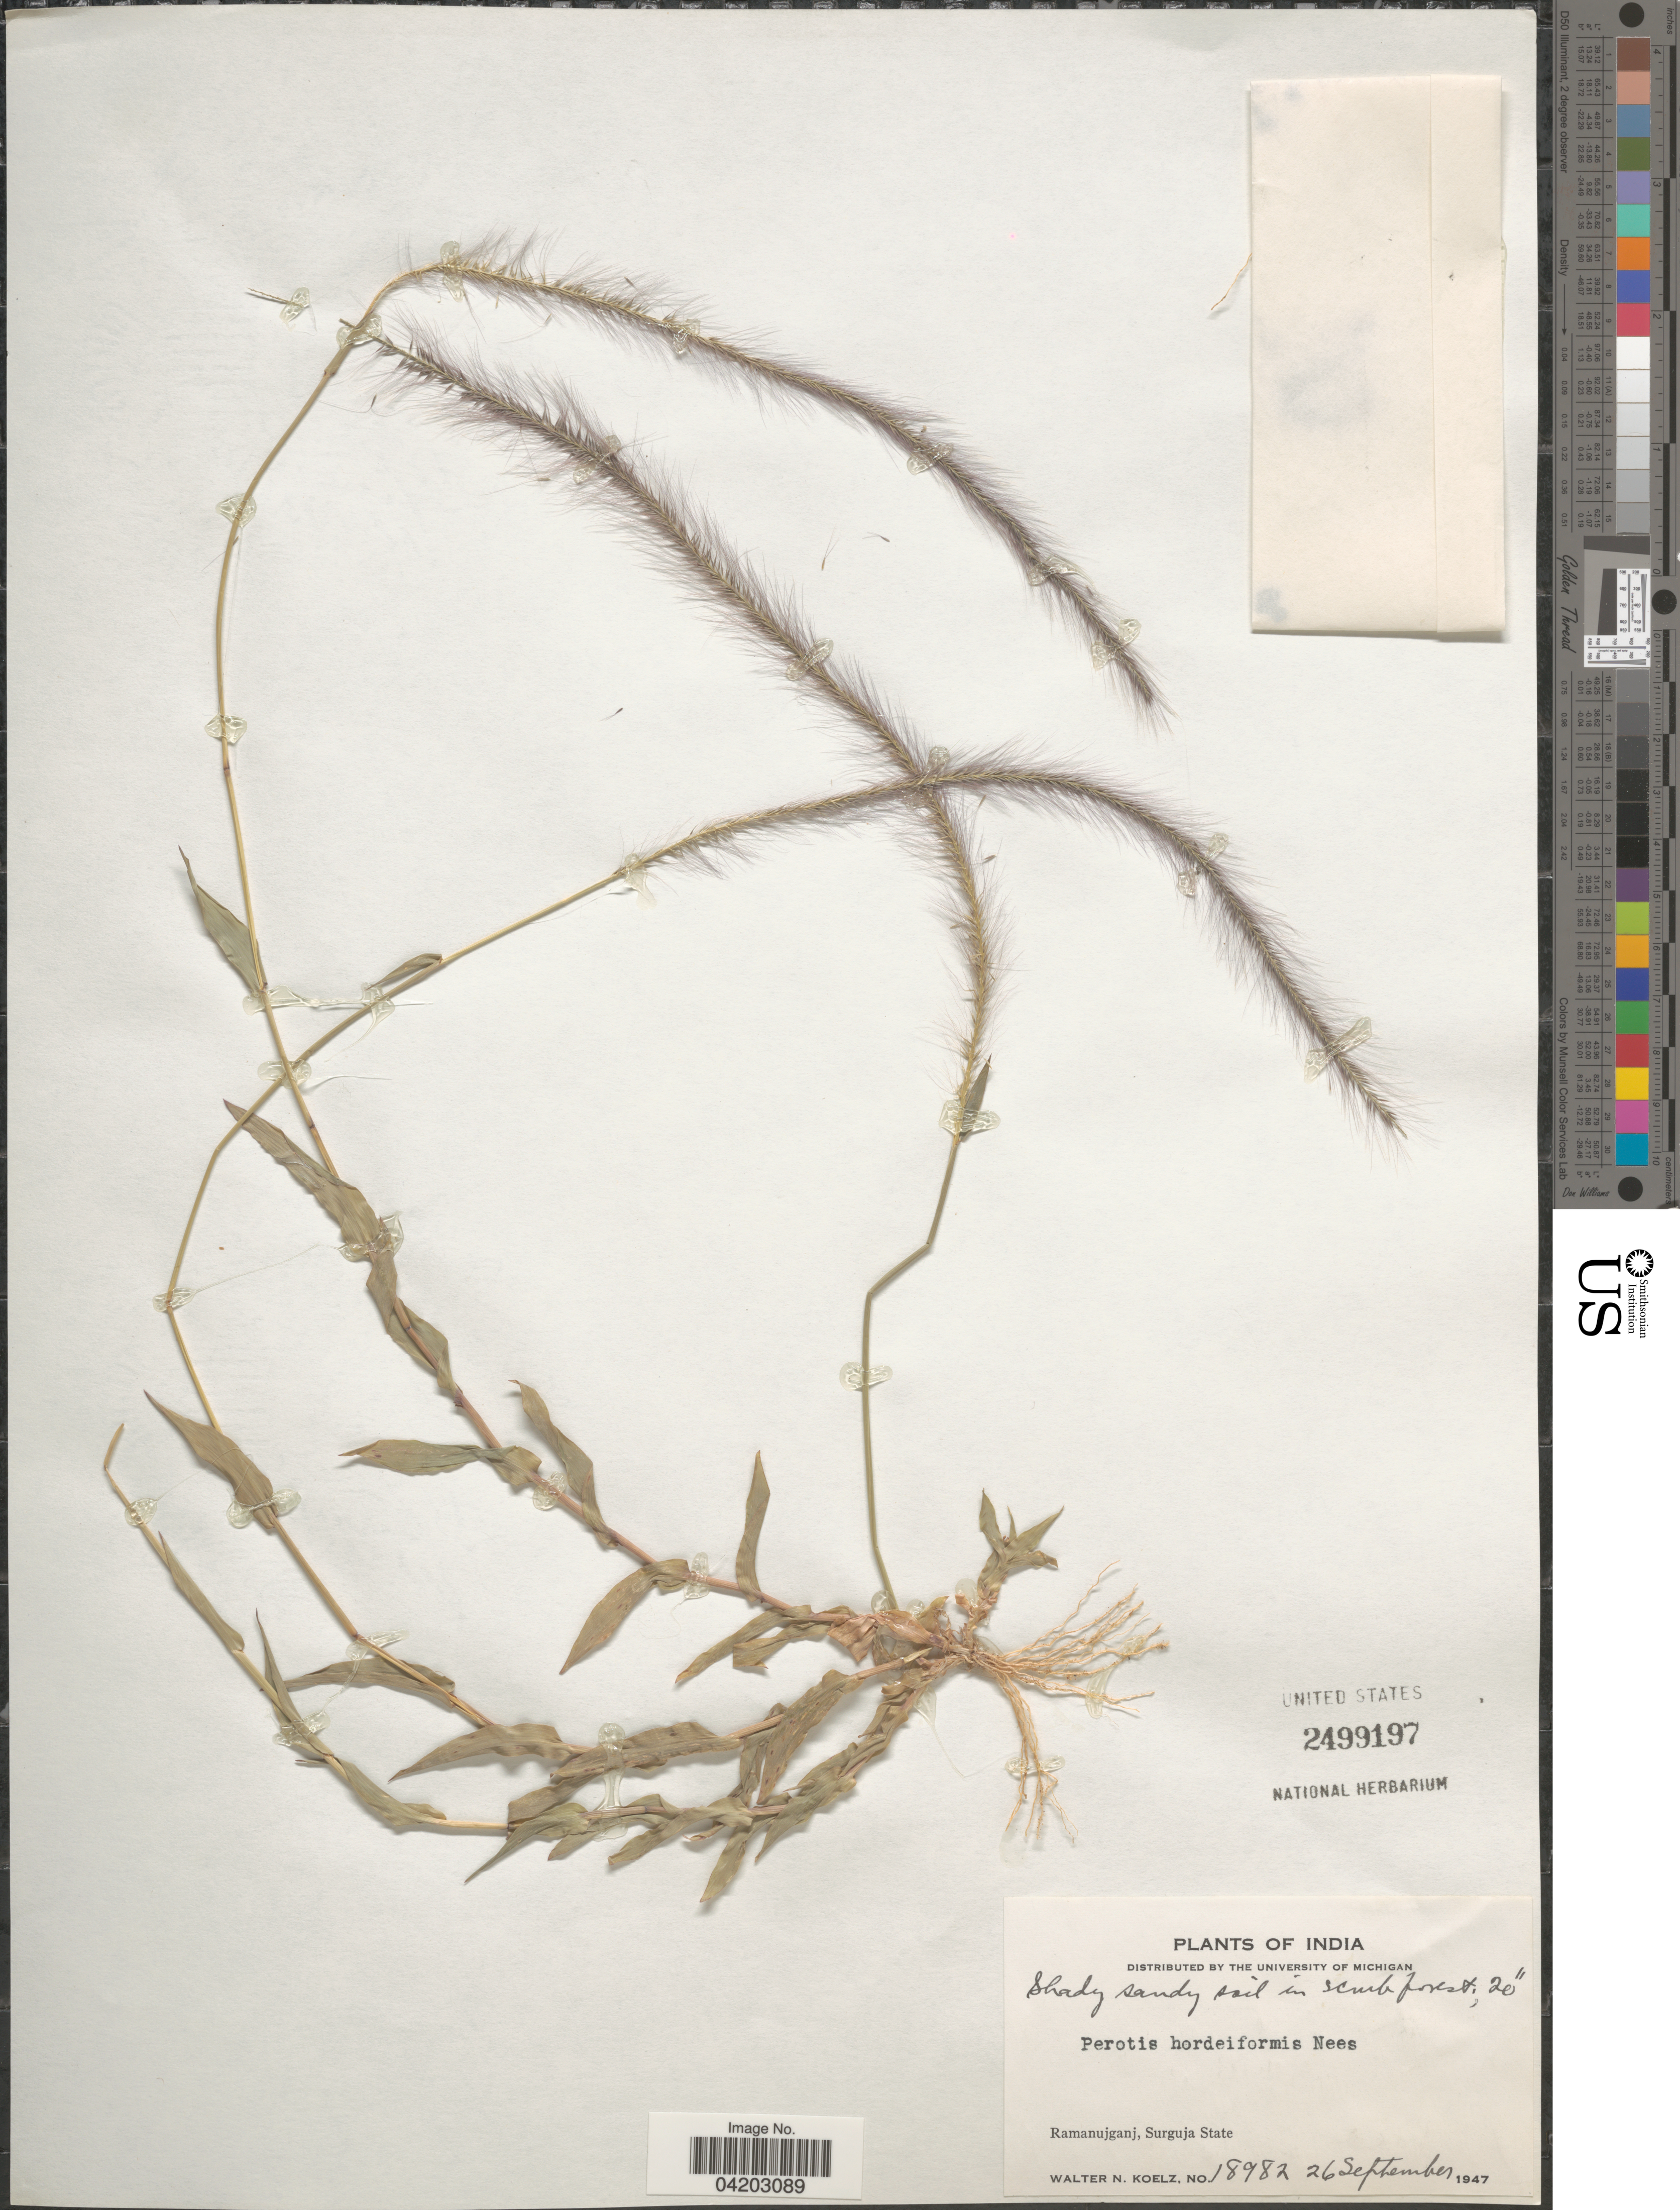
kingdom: Plantae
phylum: Tracheophyta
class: Liliopsida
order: Poales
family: Poaceae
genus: Perotis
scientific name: Perotis hordeiformis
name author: Nees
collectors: W. N. Koelz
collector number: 18982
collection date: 1947-09-26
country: India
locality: Ramanujganj, Surguja State.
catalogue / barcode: US 2499197